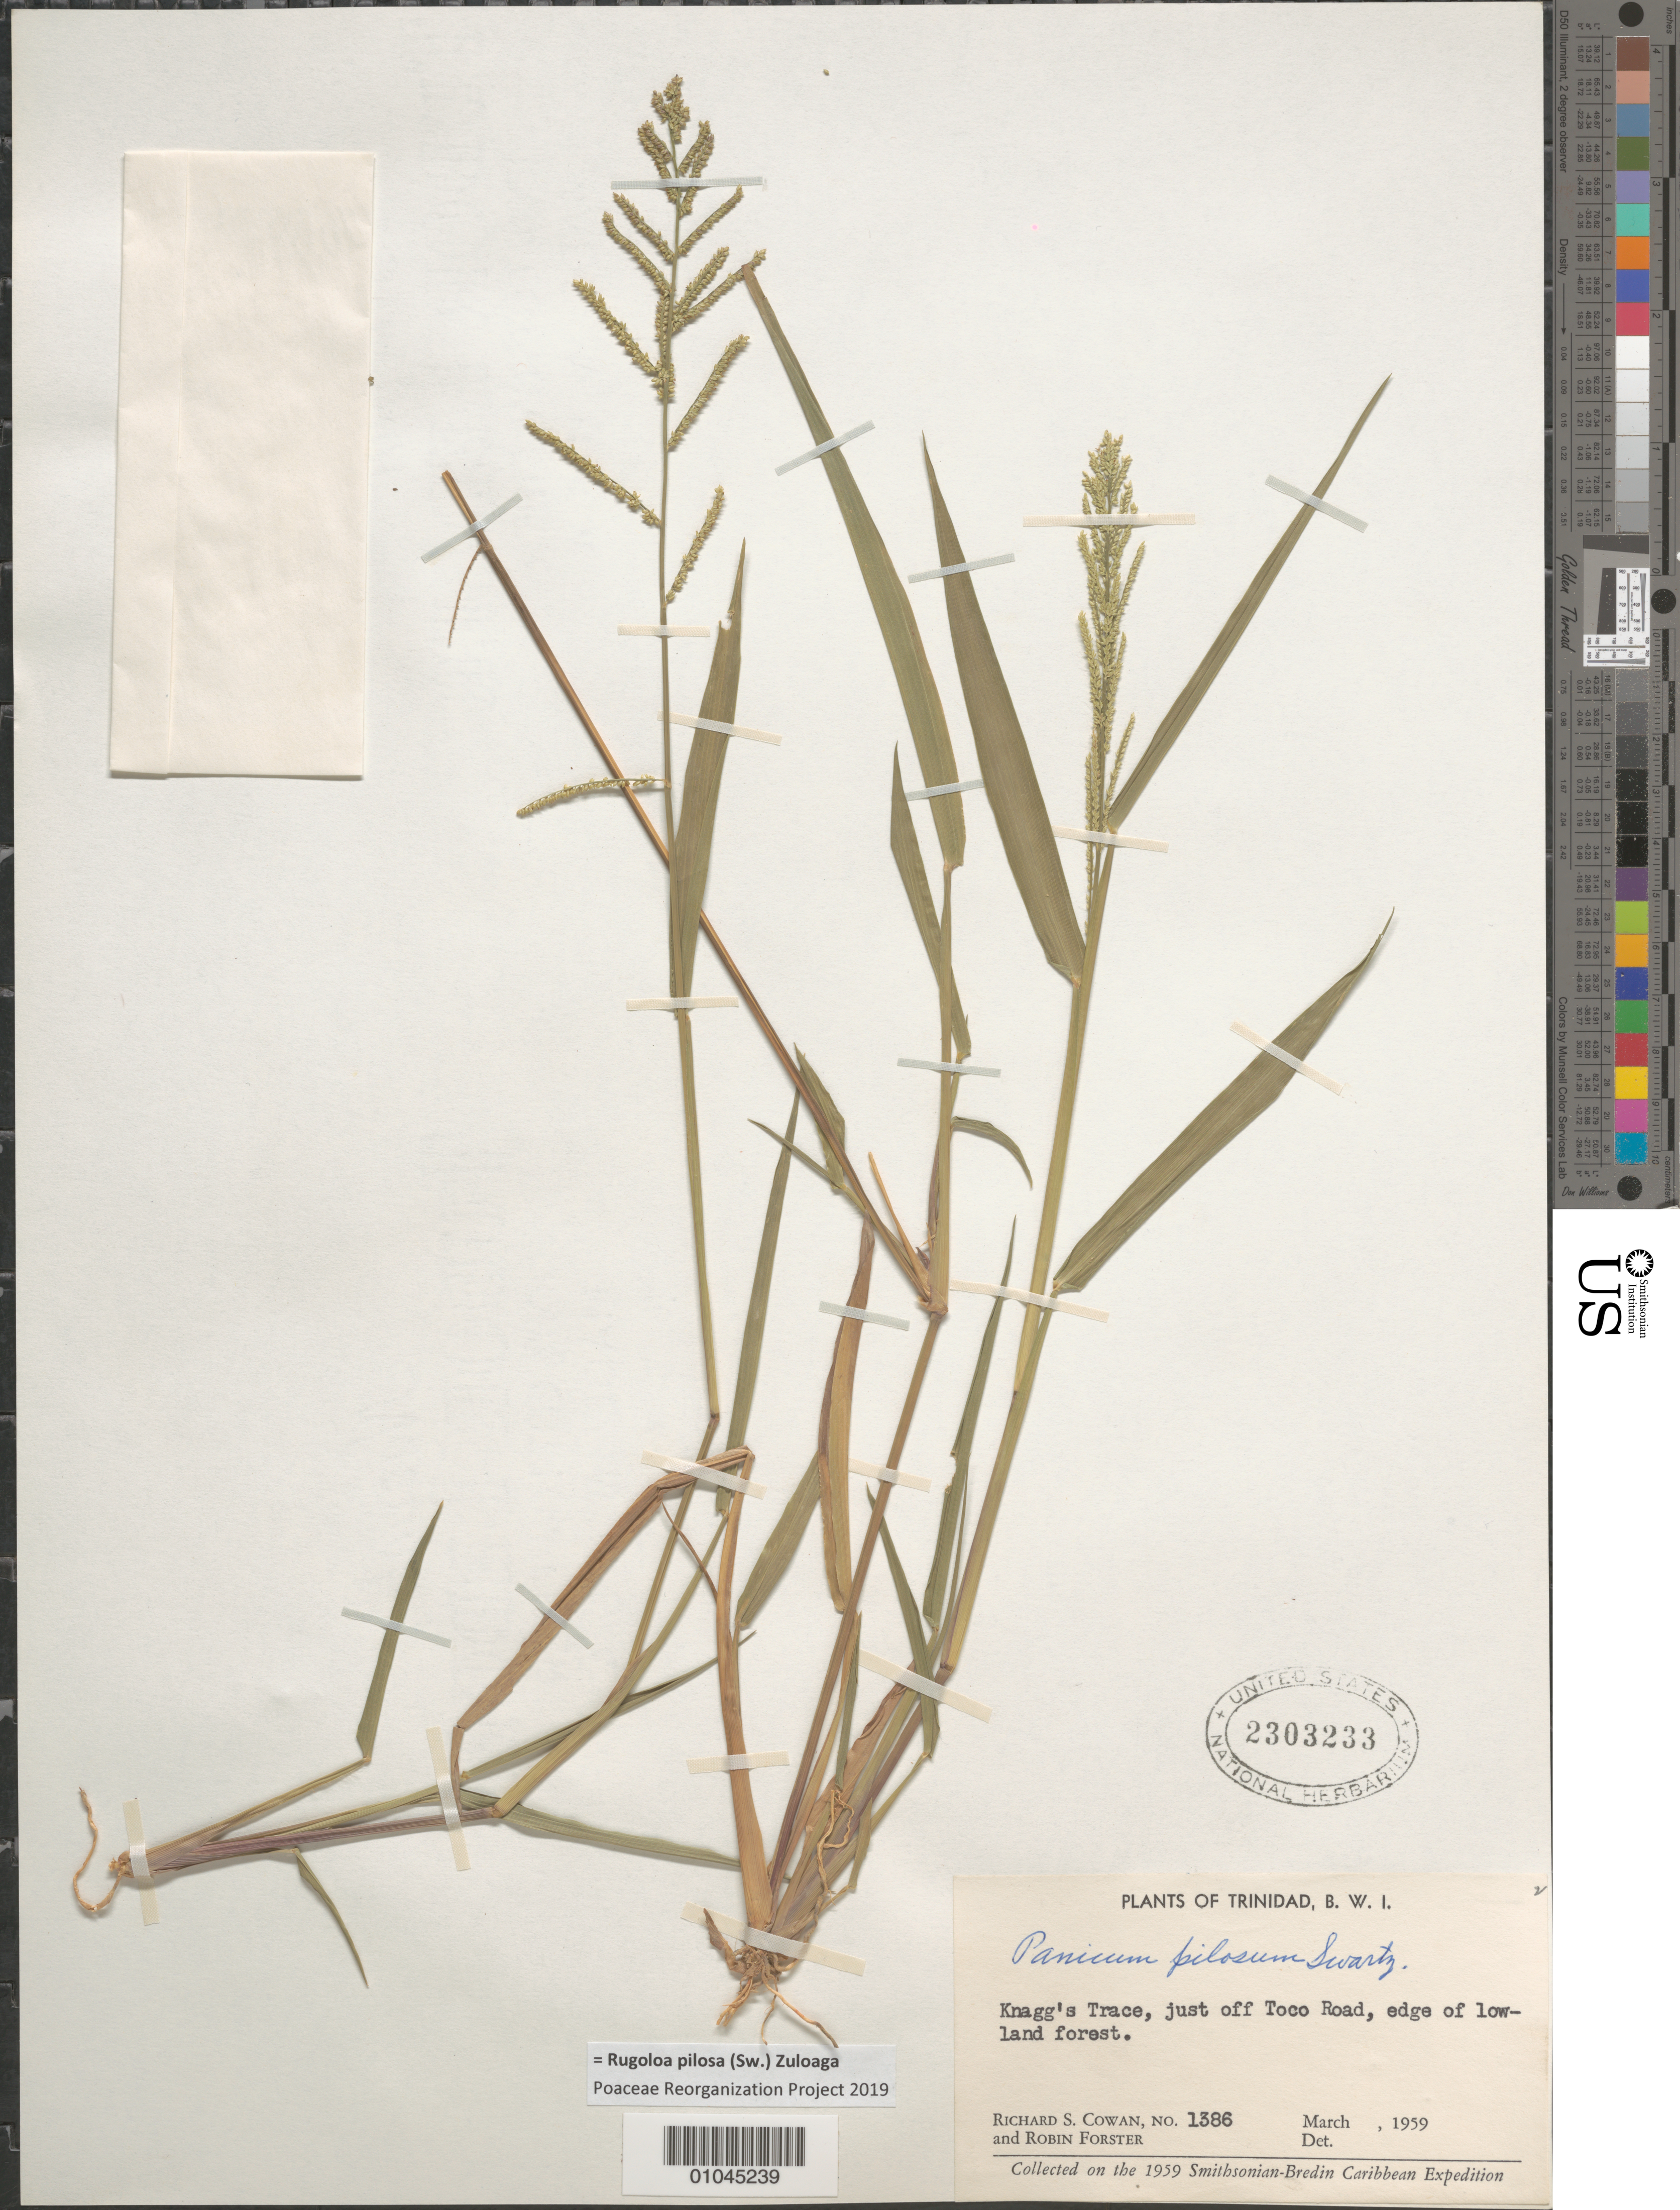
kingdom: Plantae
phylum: Tracheophyta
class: Liliopsida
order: Poales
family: Poaceae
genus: Panicum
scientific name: Panicum pilosum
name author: Sw.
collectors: R. S. Cowan & R. Forster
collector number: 1386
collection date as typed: Mar 1959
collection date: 1959-03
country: Trinidad and Tobago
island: Trinidad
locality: Knagg's Trace, just off Toco Road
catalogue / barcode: US 2303233